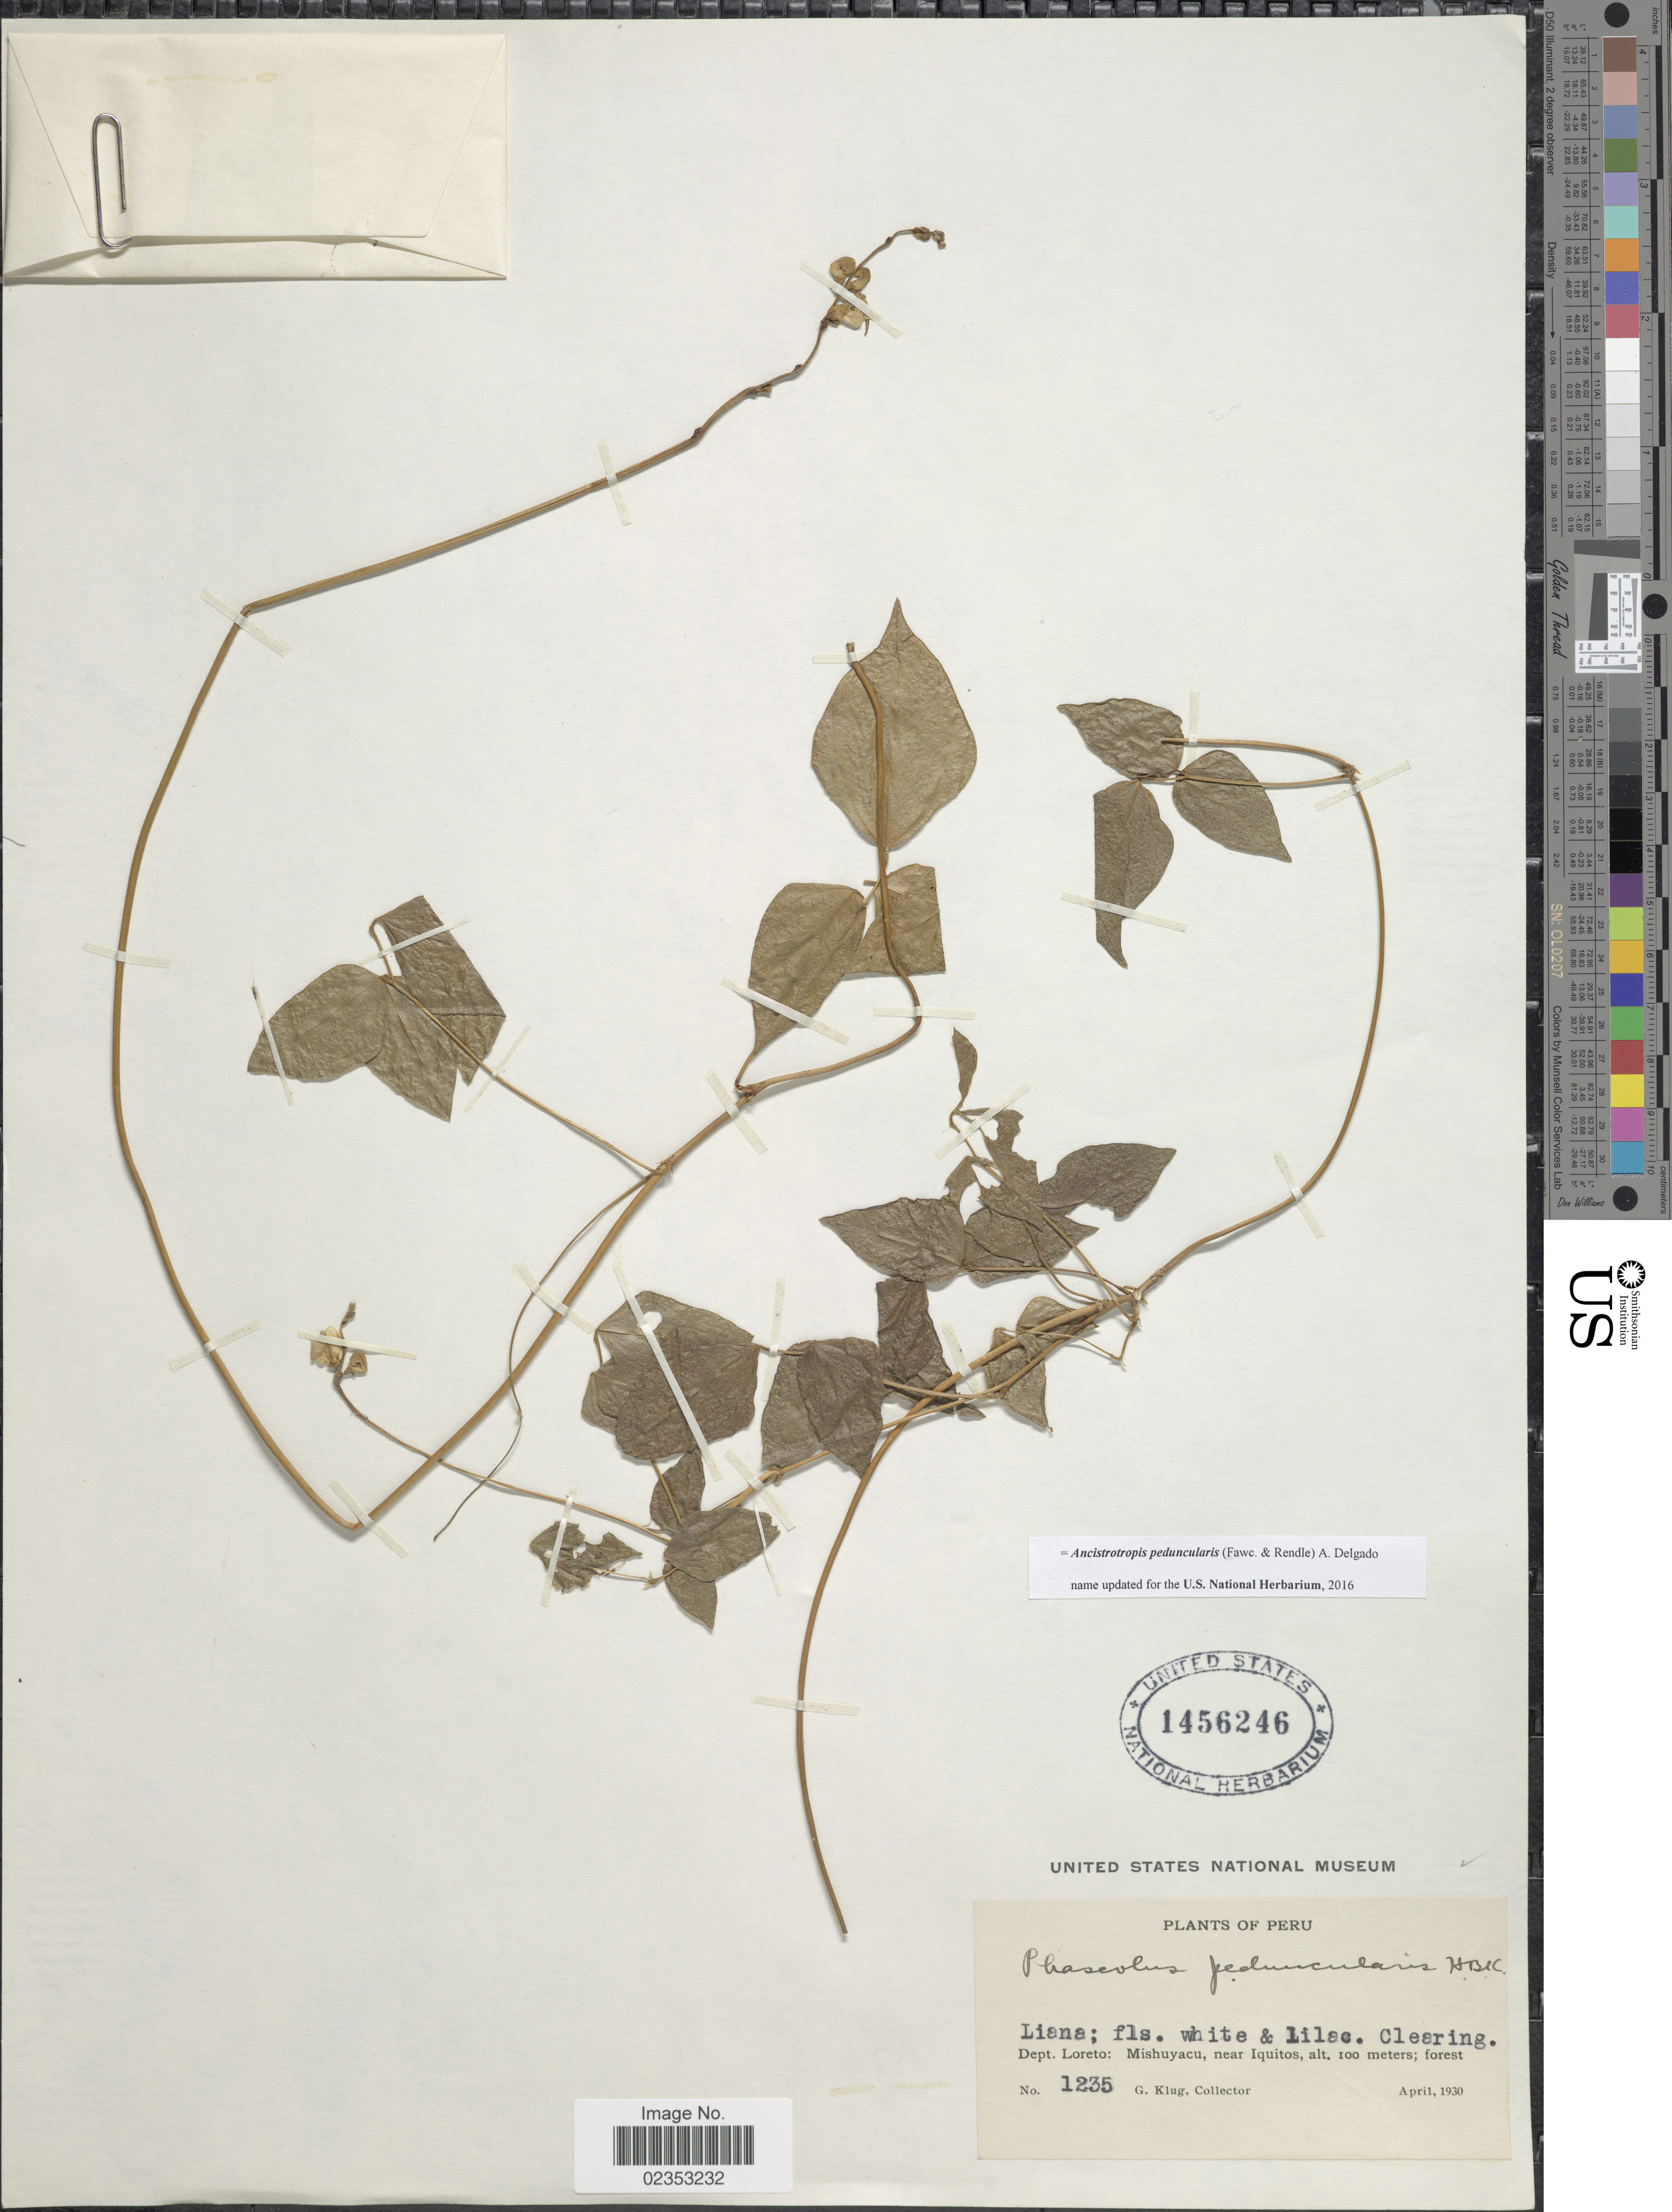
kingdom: Plantae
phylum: Tracheophyta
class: Magnoliopsida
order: Fabales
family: Fabaceae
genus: Ancistrotropis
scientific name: Ancistrotropis peduncularis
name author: (Fawc. & Rendle) A. Delgado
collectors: G. Klug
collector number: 1235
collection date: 1930-04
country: Peru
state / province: Loreto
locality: Mishuyacu, near Iquitos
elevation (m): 100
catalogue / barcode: US 1456246